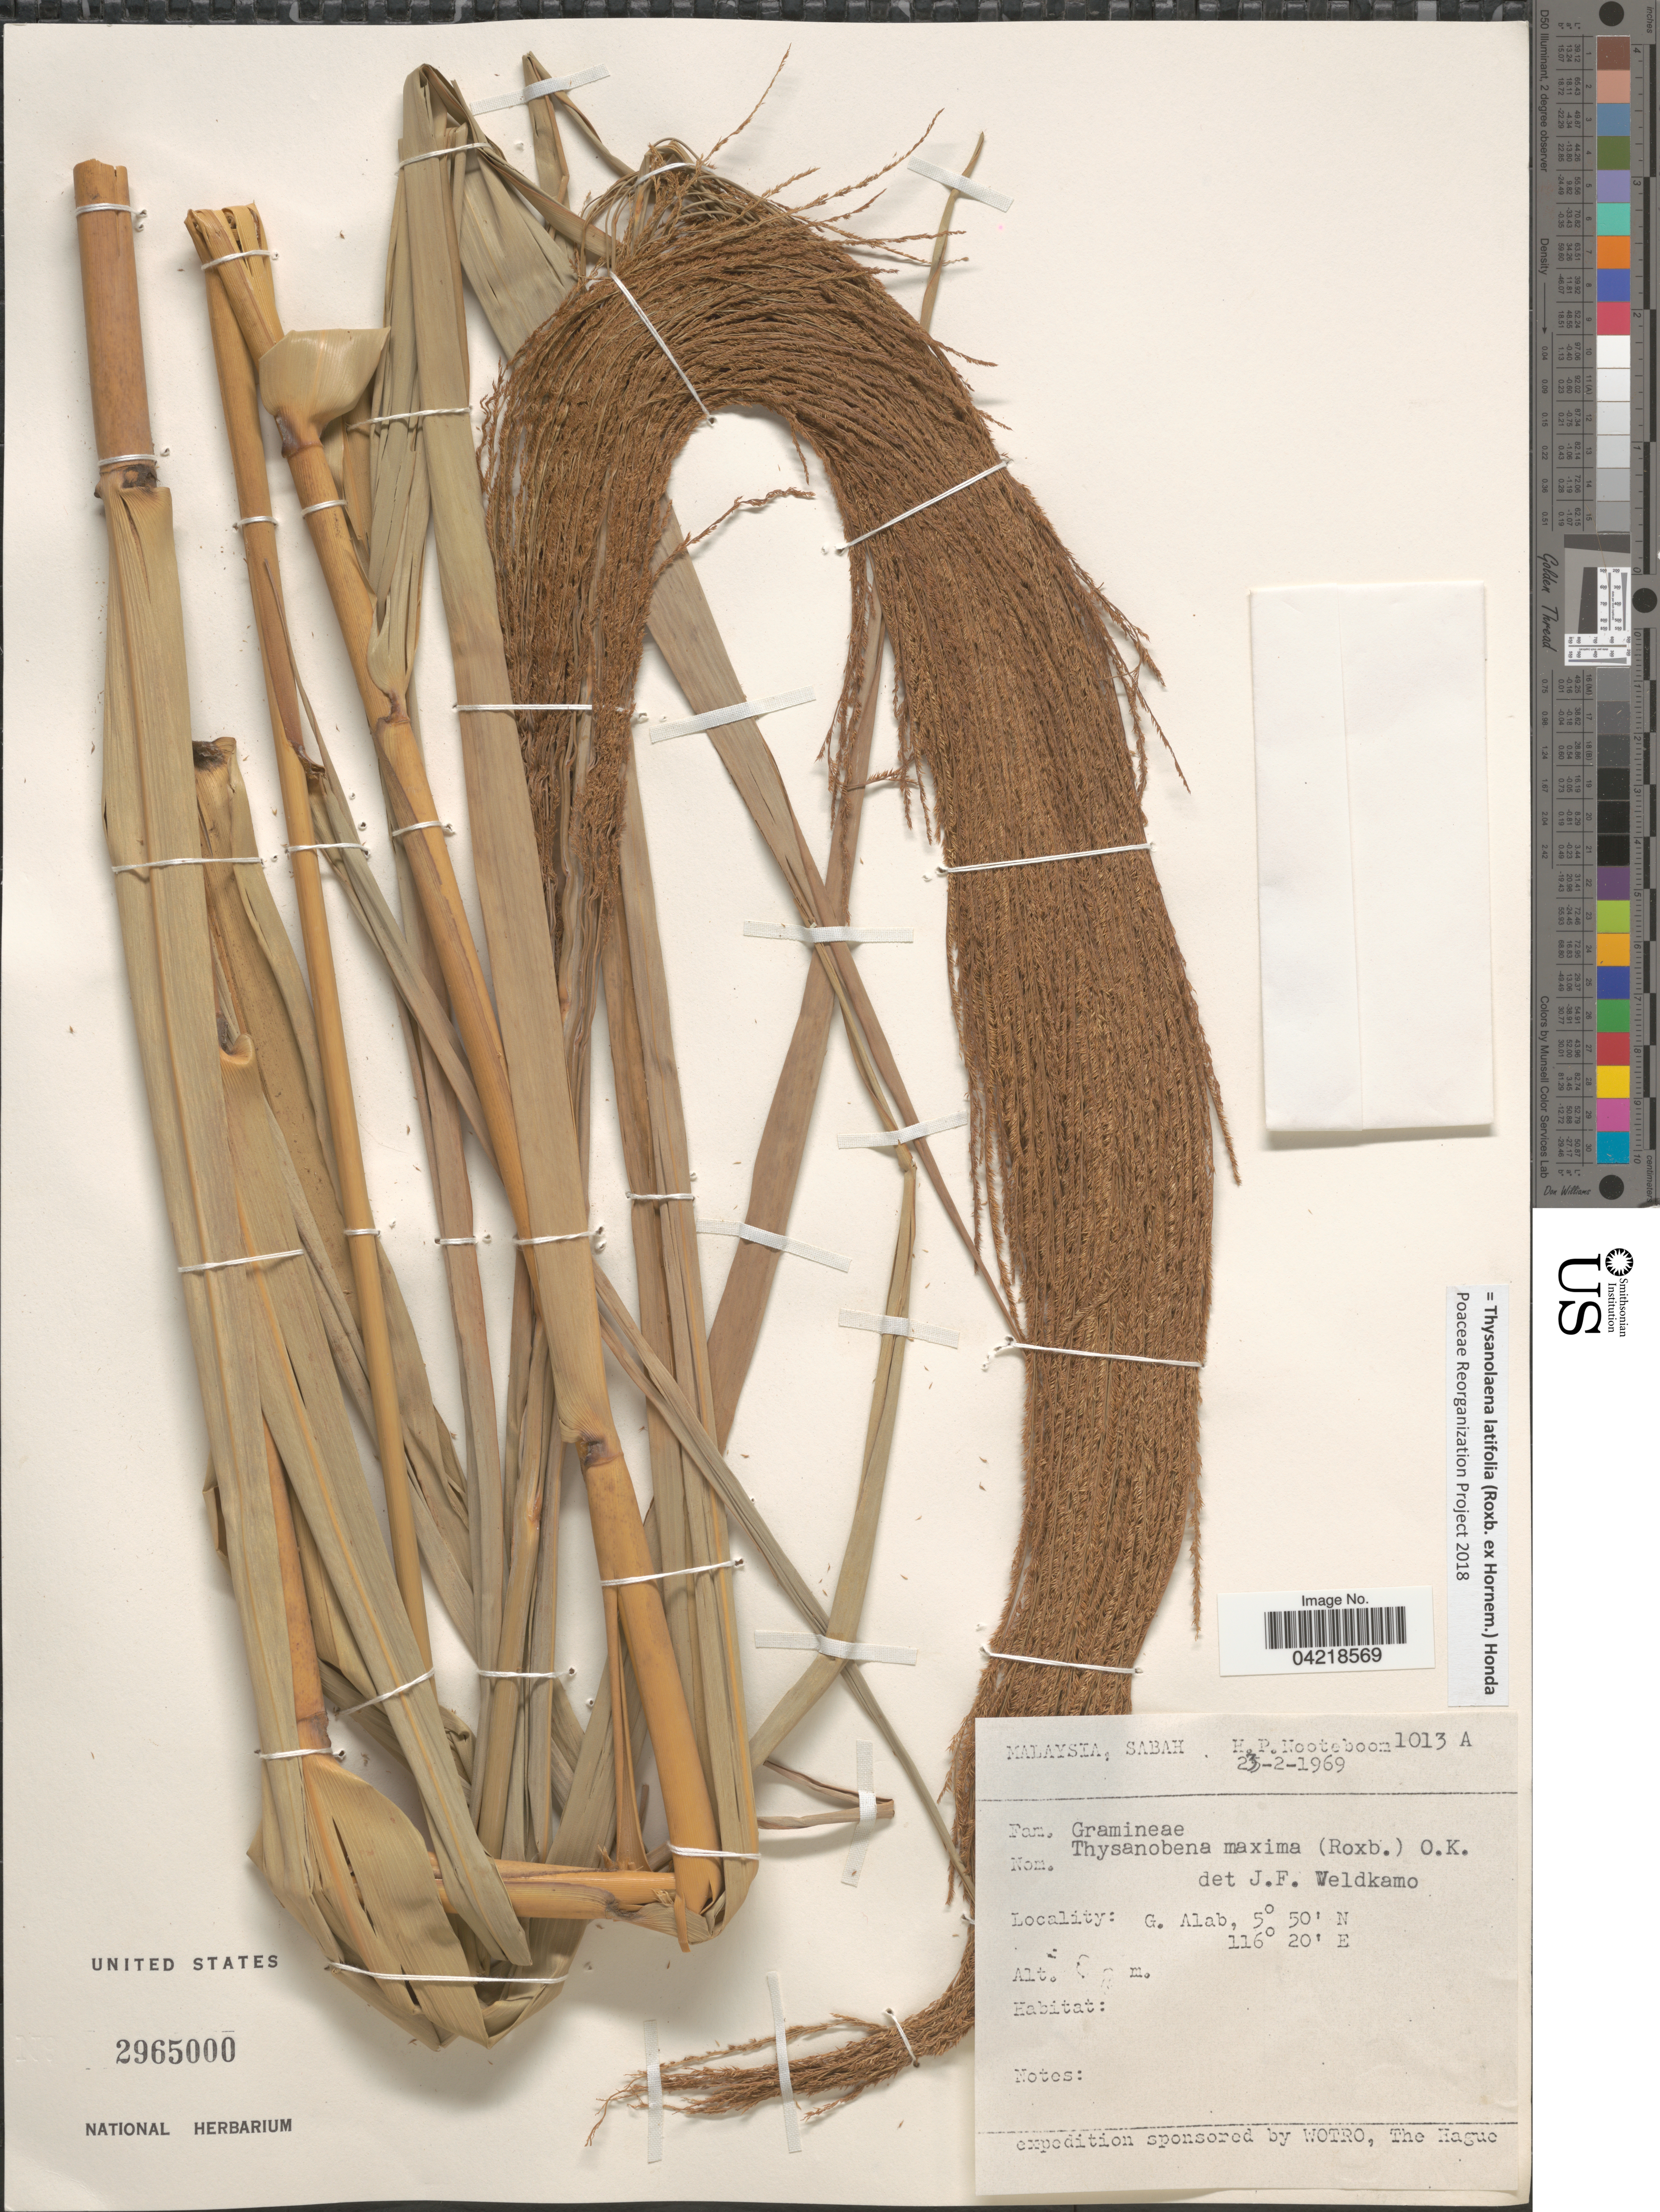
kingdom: Plantae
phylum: Tracheophyta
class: Liliopsida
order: Poales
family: Poaceae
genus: Thysanolaena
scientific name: Thysanolaena latifolia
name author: (Roxb. ex Hornem.) Honda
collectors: H. P. Nooteboom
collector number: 1013A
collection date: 1969-02-23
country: Malaysia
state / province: Sabah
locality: G. Alab.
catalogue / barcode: US 2965000